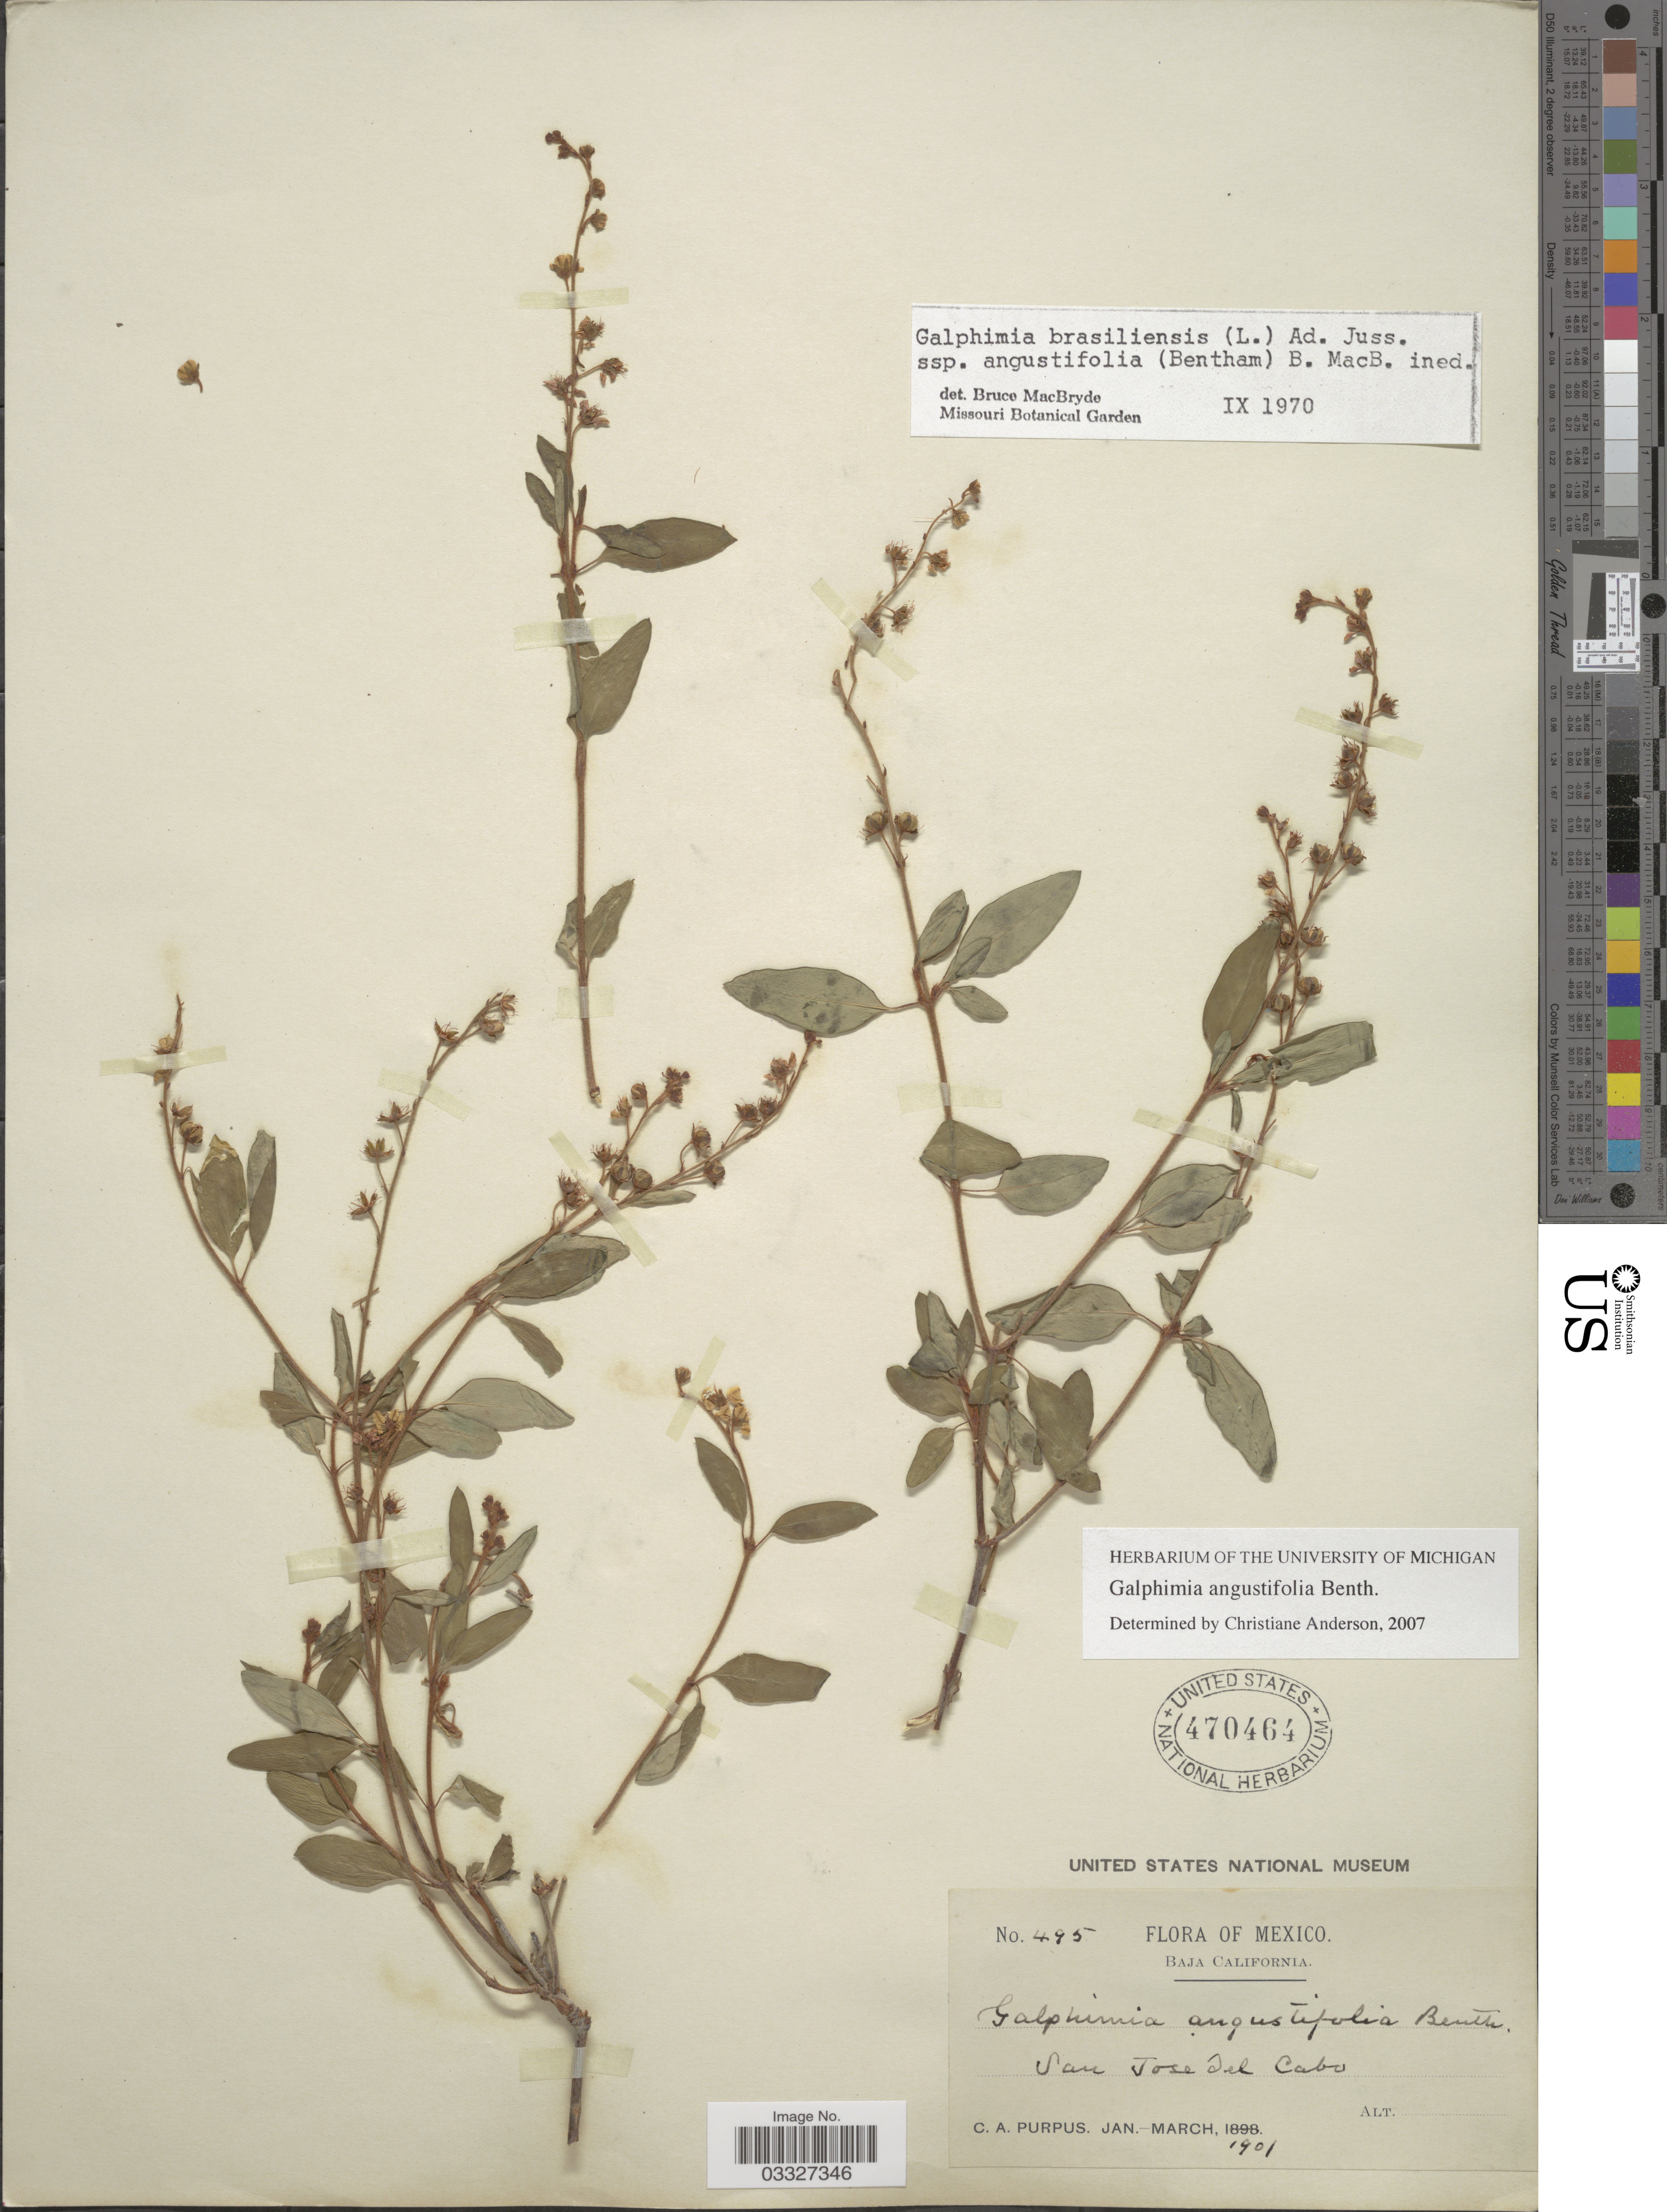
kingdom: Plantae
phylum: Tracheophyta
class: Magnoliopsida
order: Malpighiales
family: Malpighiaceae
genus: Galphimia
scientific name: Galphimia angustifolia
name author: Benth.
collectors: C. A. Purpus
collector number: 495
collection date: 1901-01/1901-03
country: Mexico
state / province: Baja California Sur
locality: San Jose del Cabo.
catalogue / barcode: US 470464